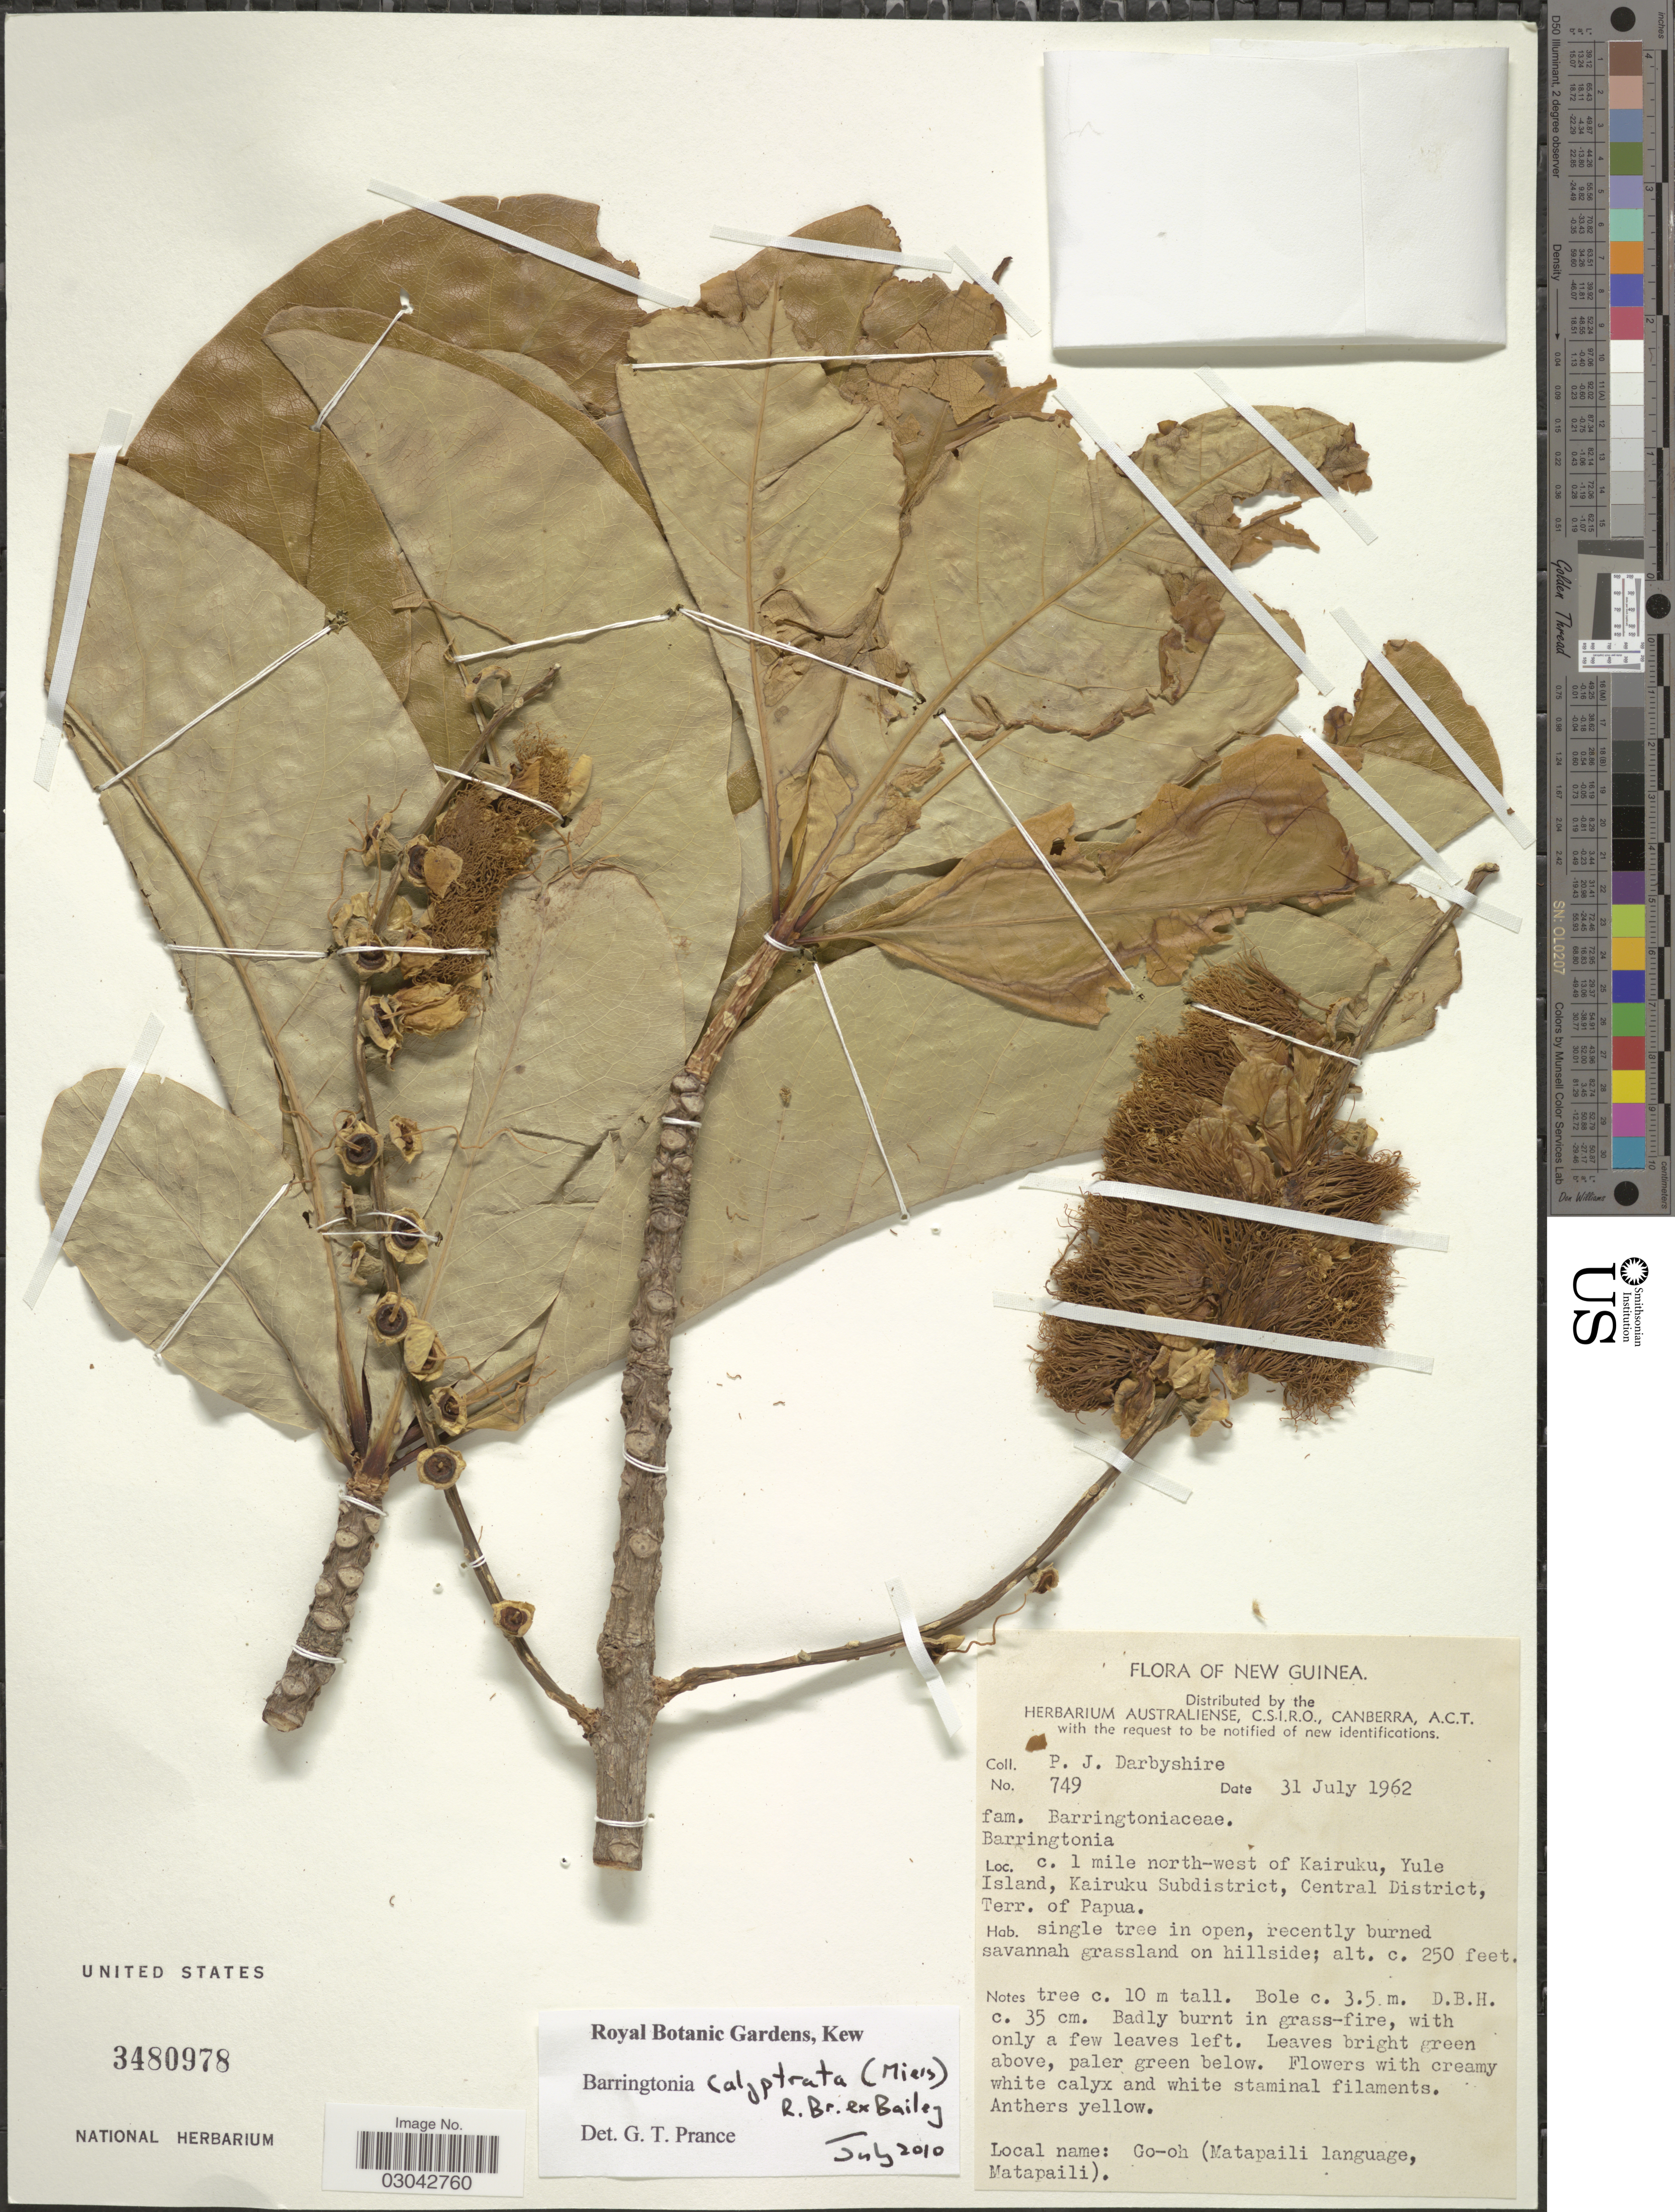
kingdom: Plantae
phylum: Tracheophyta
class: Magnoliopsida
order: Ericales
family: Lecythidaceae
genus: Barringtonia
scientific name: Barringtonia calyptrocalyx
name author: K. Schum.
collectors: P. Darbyshire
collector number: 749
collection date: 1962-07-31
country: Papua New Guinea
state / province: Central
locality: New Guinea. C. 1 mile north-west of Kairuku, Yule Island, Kairuku Subdistrict, Central District, Terr. of Papua.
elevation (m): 762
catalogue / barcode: US 3480978